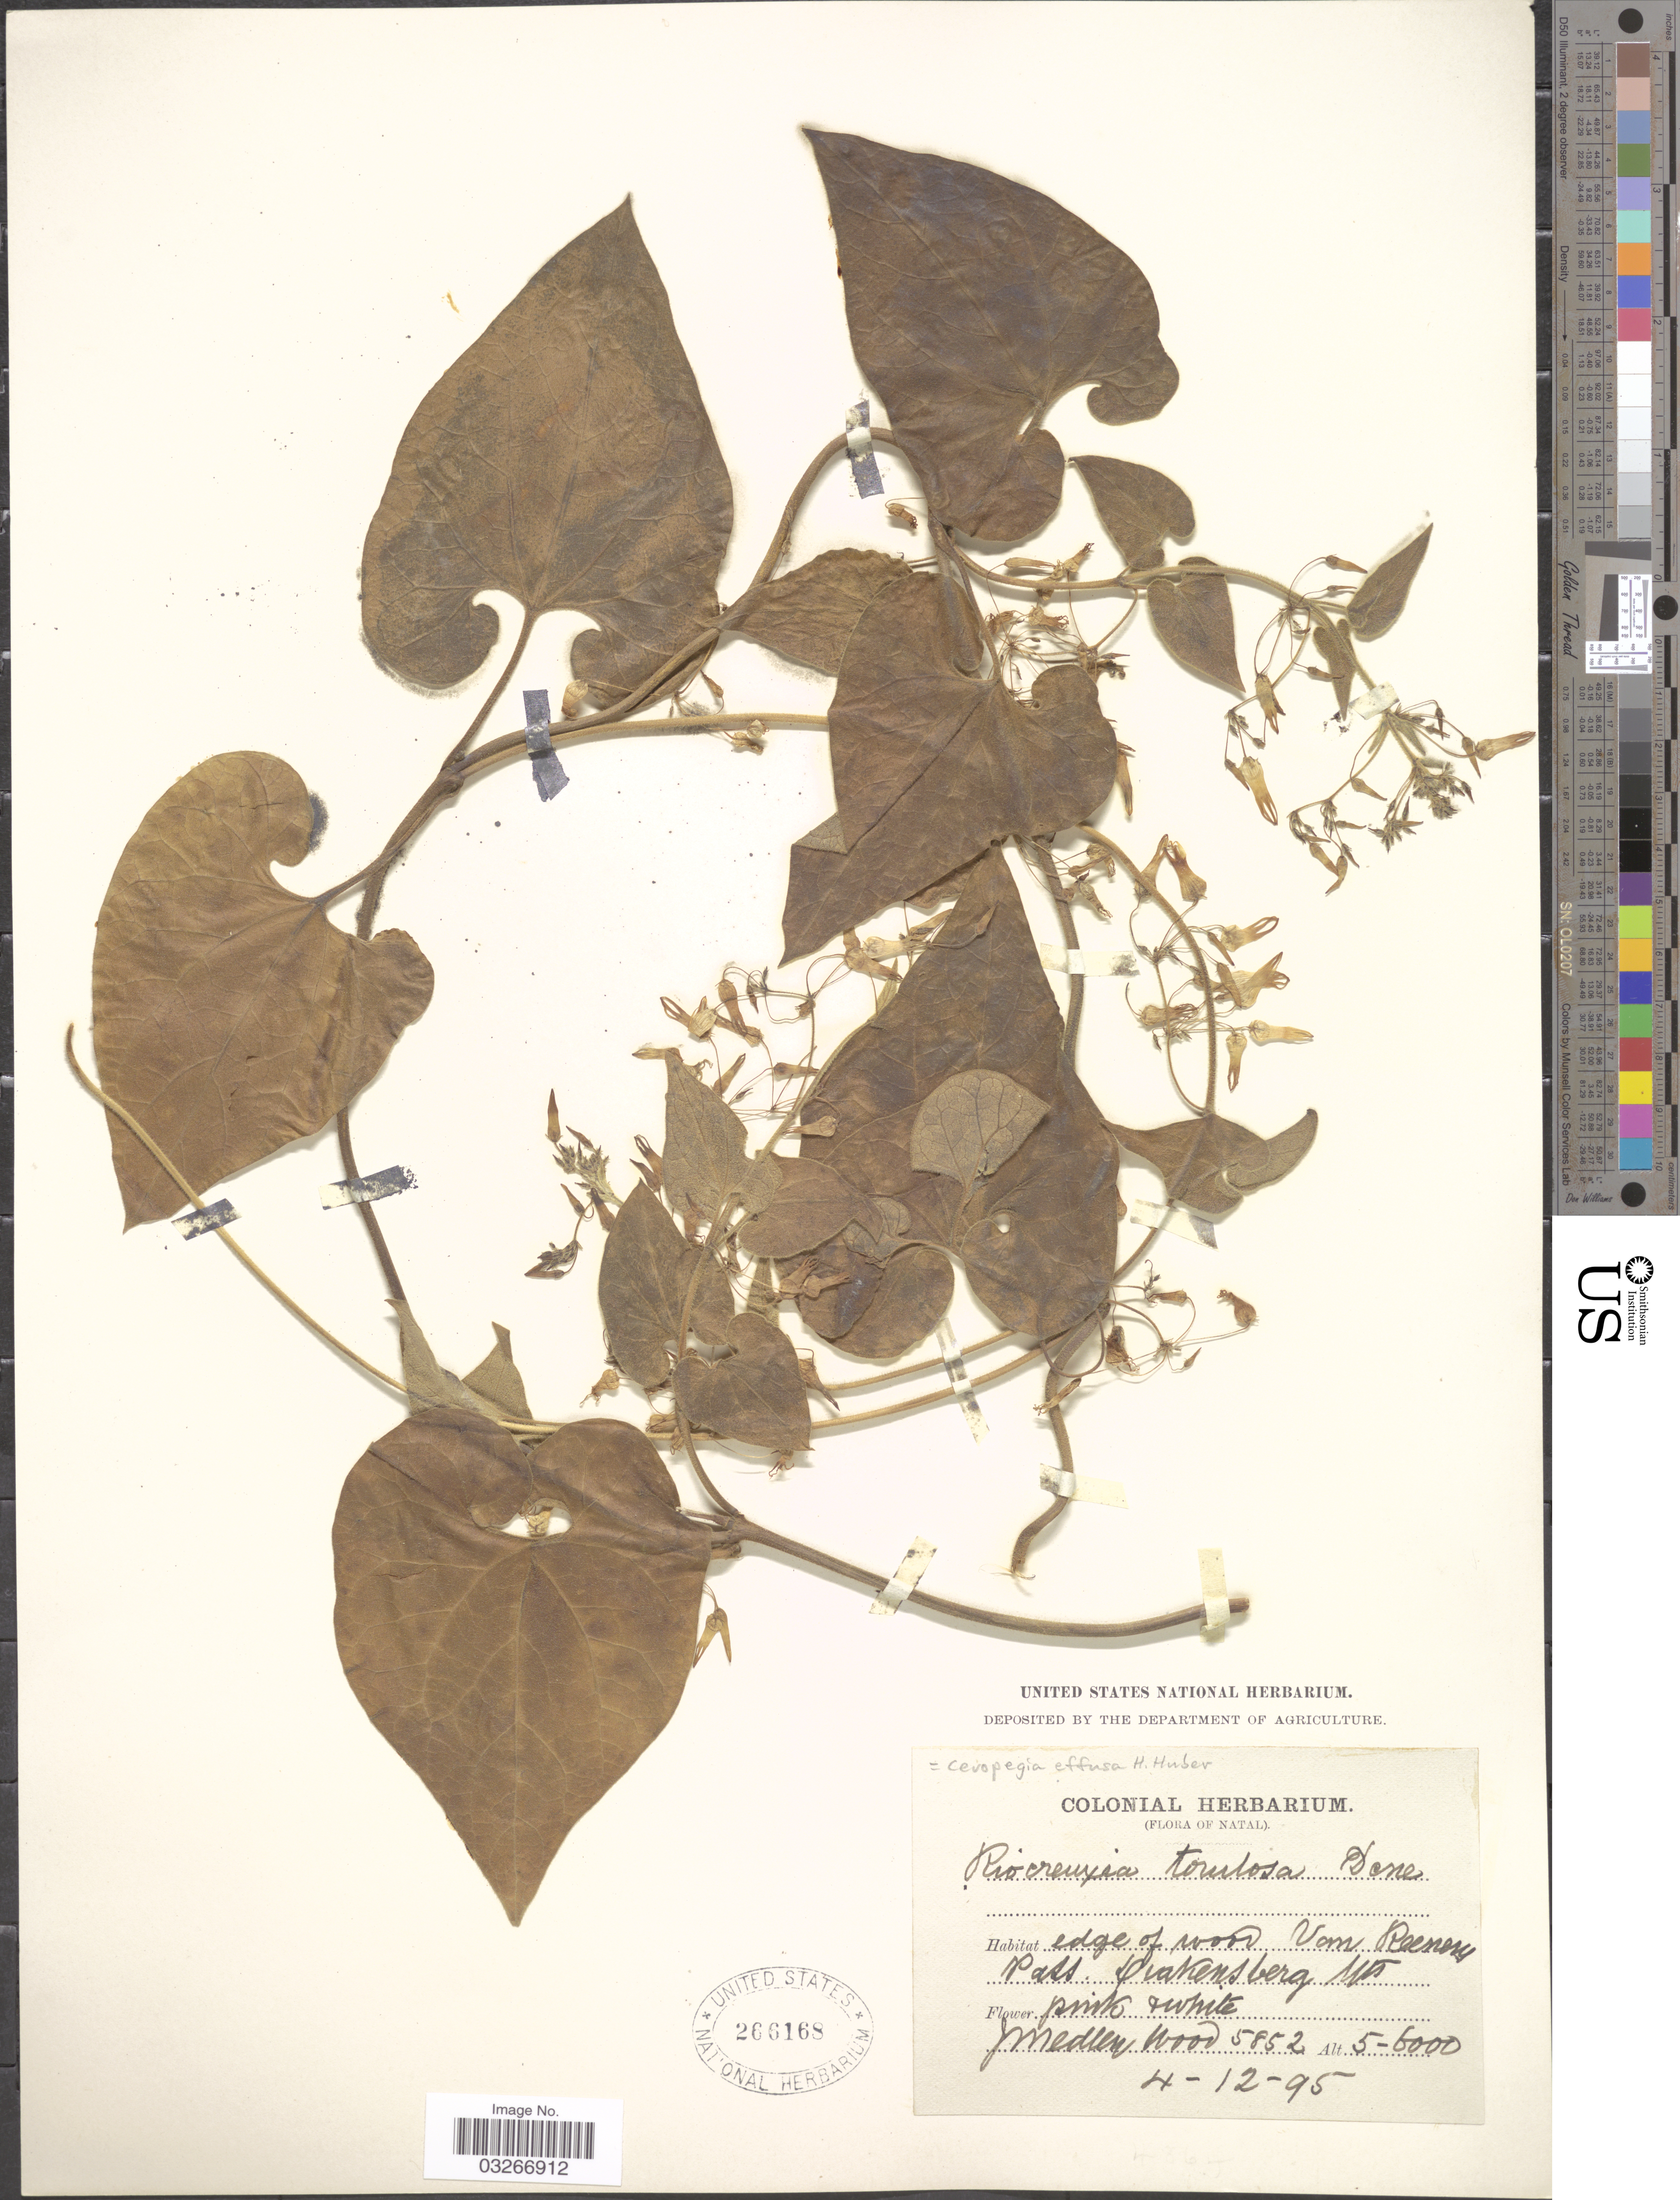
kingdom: Plantae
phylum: Tracheophyta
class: Magnoliopsida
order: Gentianales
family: Apocynaceae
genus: Ceropegia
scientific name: Ceropegia effusa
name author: Huber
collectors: J. M. Wood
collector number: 5882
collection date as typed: Transcribed d/m/y: 4/12/95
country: South Africa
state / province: KwaZulu-Natal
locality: Natal. Edge of wood Vam Reenery Pass. Drakensberg Mts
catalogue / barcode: US 266168